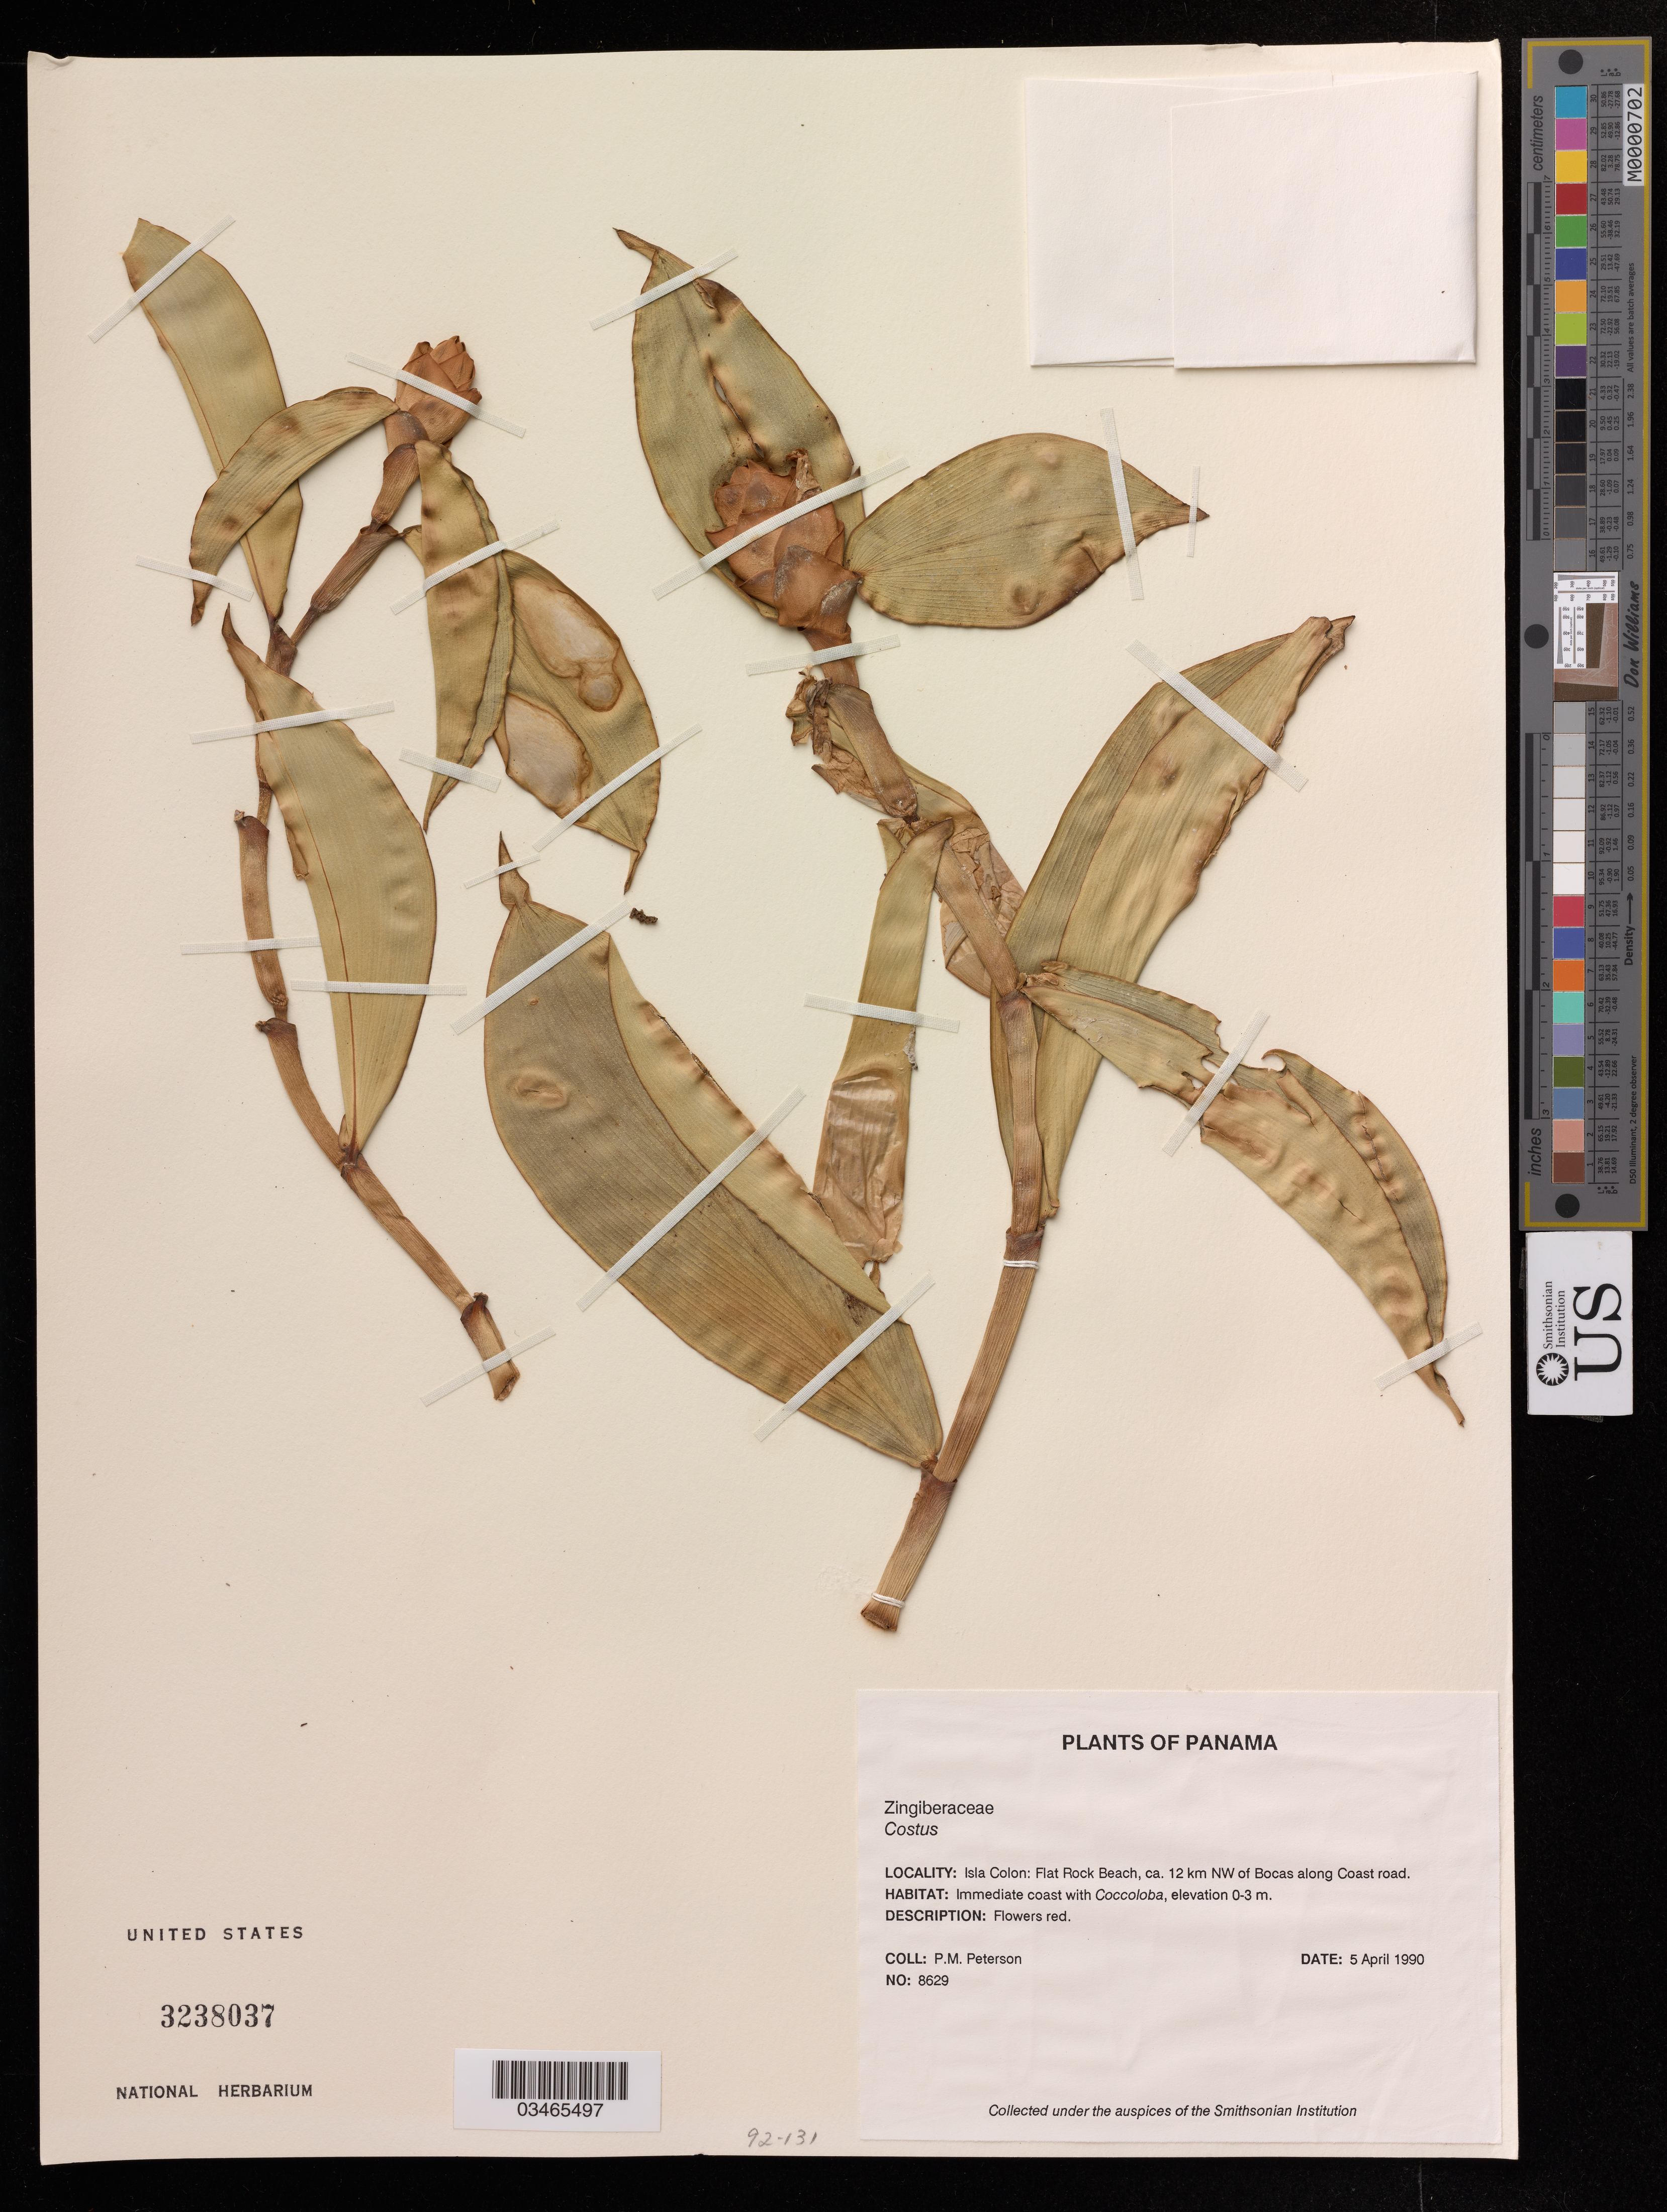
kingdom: Plantae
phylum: Tracheophyta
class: Liliopsida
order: Zingiberales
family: Costaceae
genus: Costus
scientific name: Costus sp.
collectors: P. M. Peterson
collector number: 8629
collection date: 1990-04-05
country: Panama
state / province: Colón / Panamá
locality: Isla Colon: Flat Rock Beach, ca. 12 km NW of Bocas along Coast road.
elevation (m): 0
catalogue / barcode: US 3238037